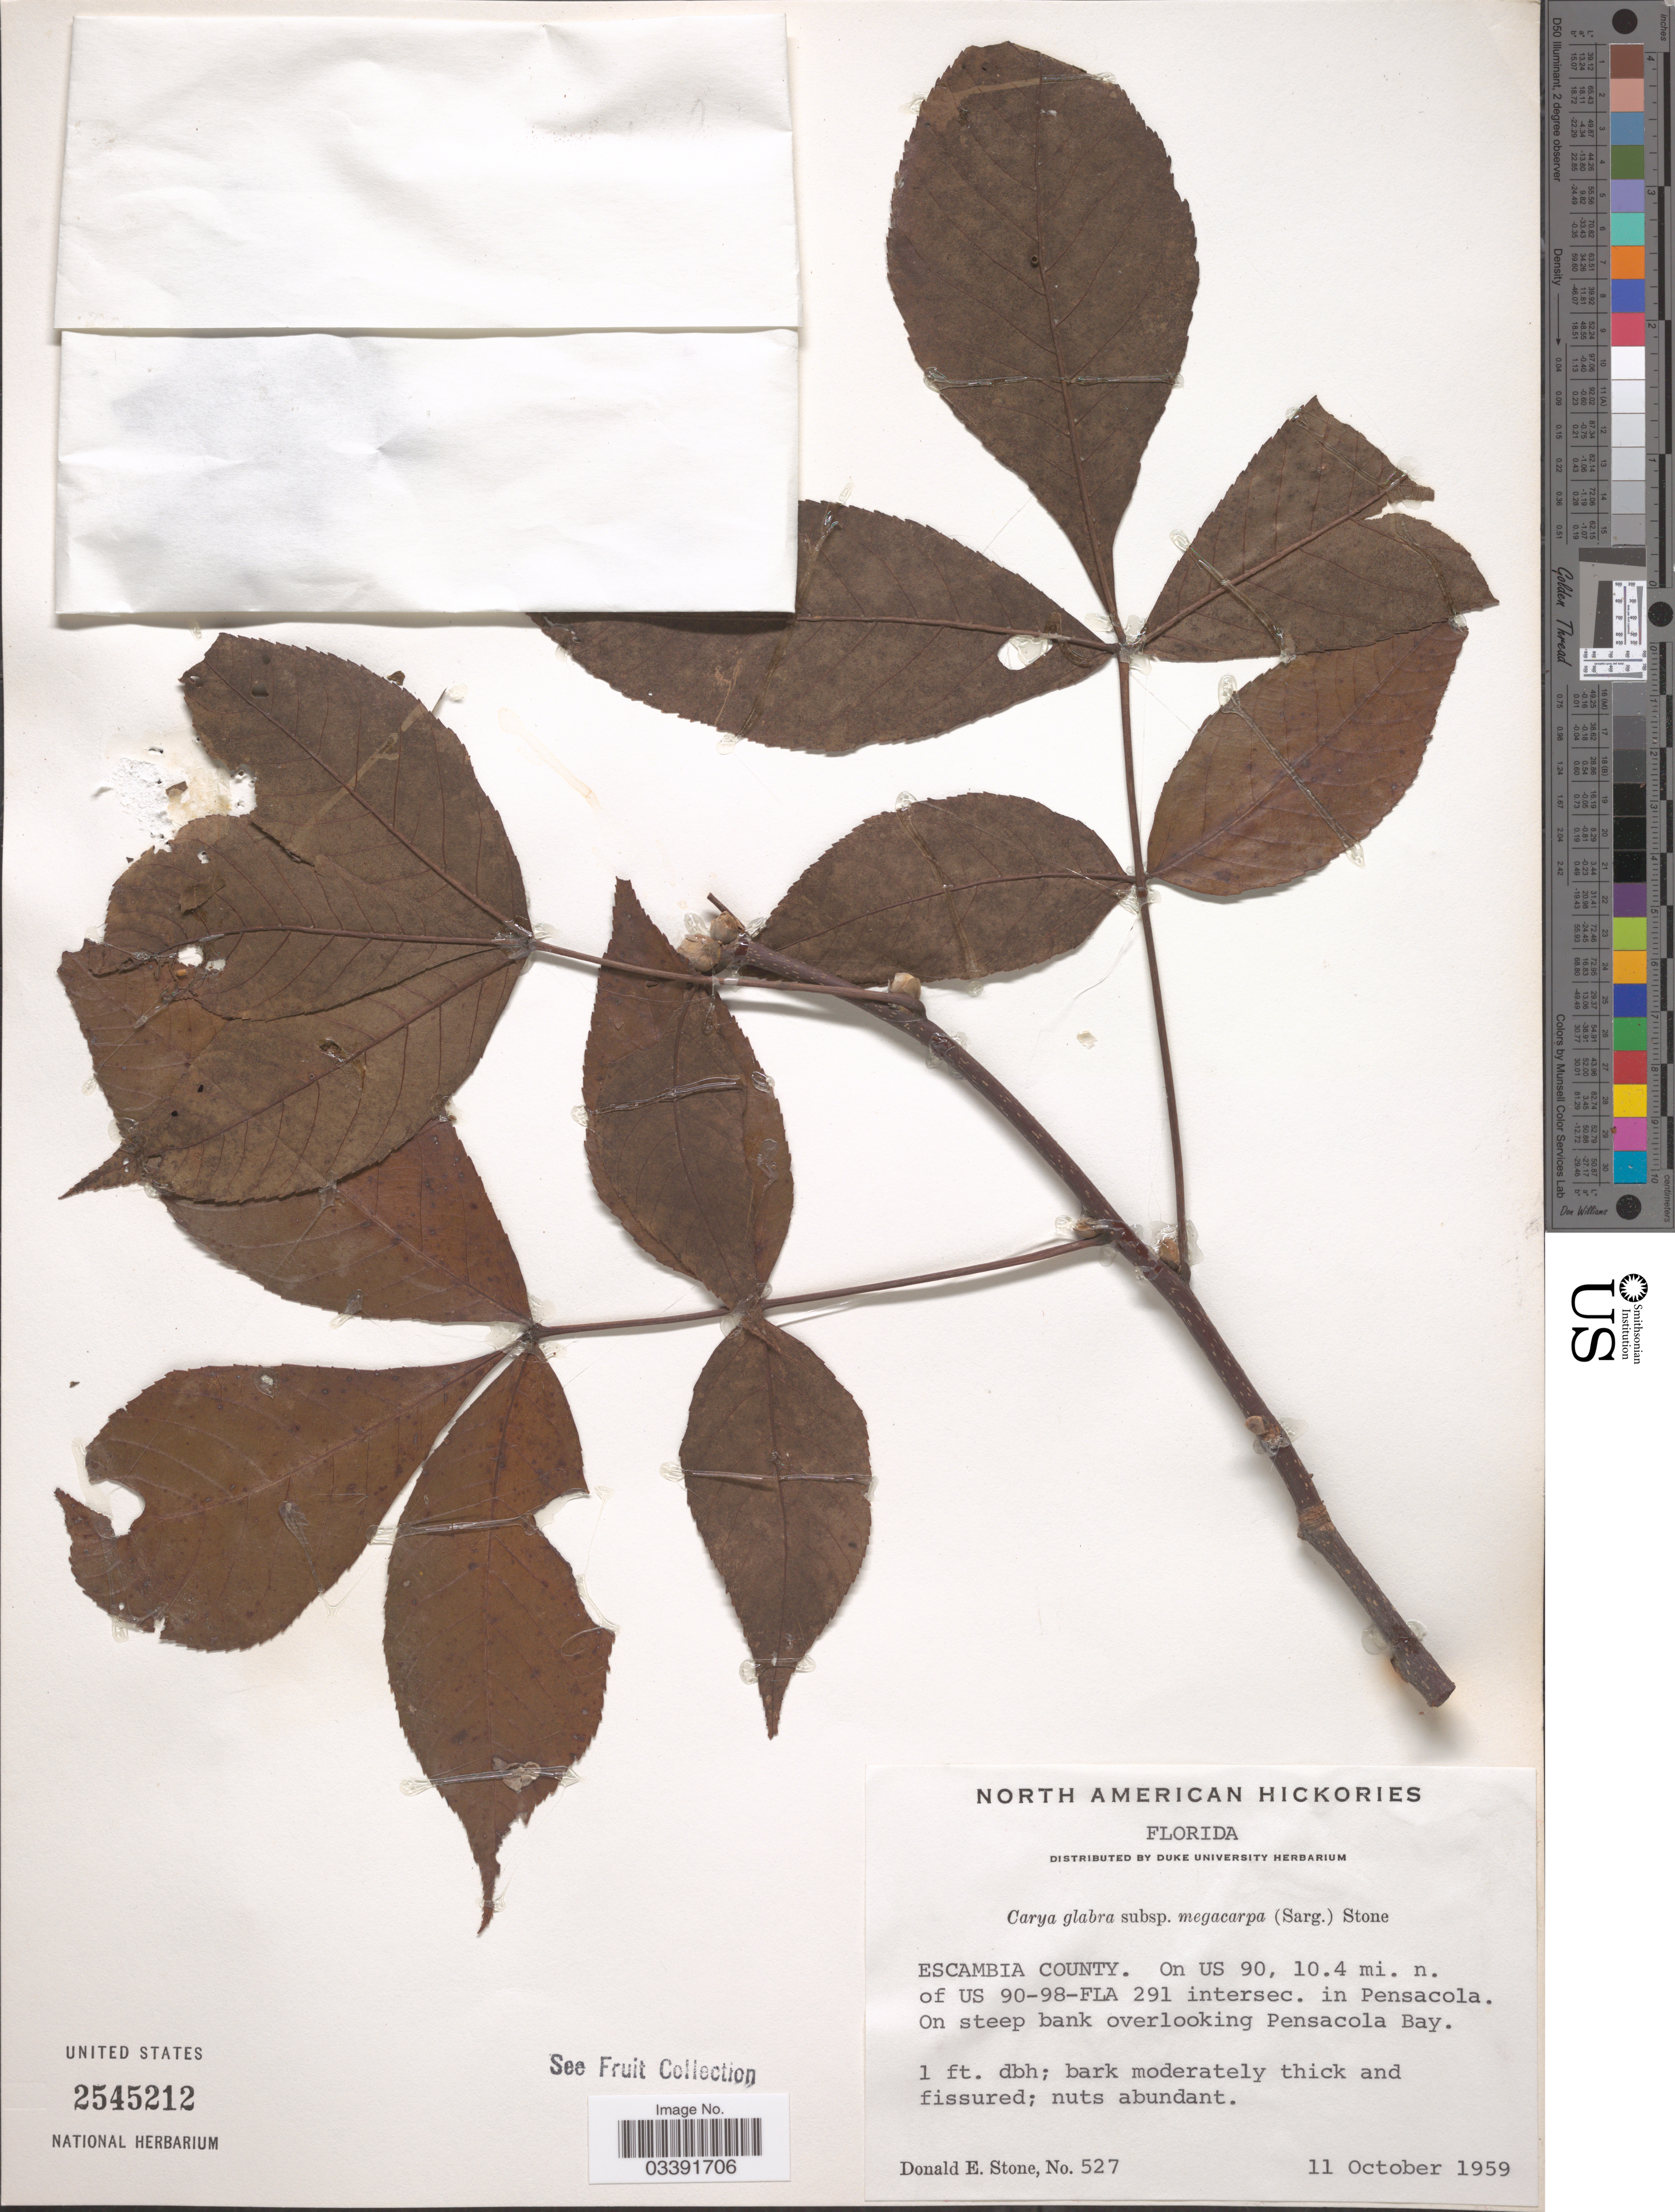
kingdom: Plantae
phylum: Tracheophyta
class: Magnoliopsida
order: Fagales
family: Juglandaceae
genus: Carya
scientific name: Carya glabra var. megacarpa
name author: (Sarg.) Sarg.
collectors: D. Stone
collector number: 527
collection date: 1959-10-11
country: United States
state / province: Florida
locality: Escambia County. On US 90, 10.4 mi. n. of US 90-98-FLA 291 intersec. in Pensacola. On steep bank overlooking Pensacola Bay.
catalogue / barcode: US 2545212